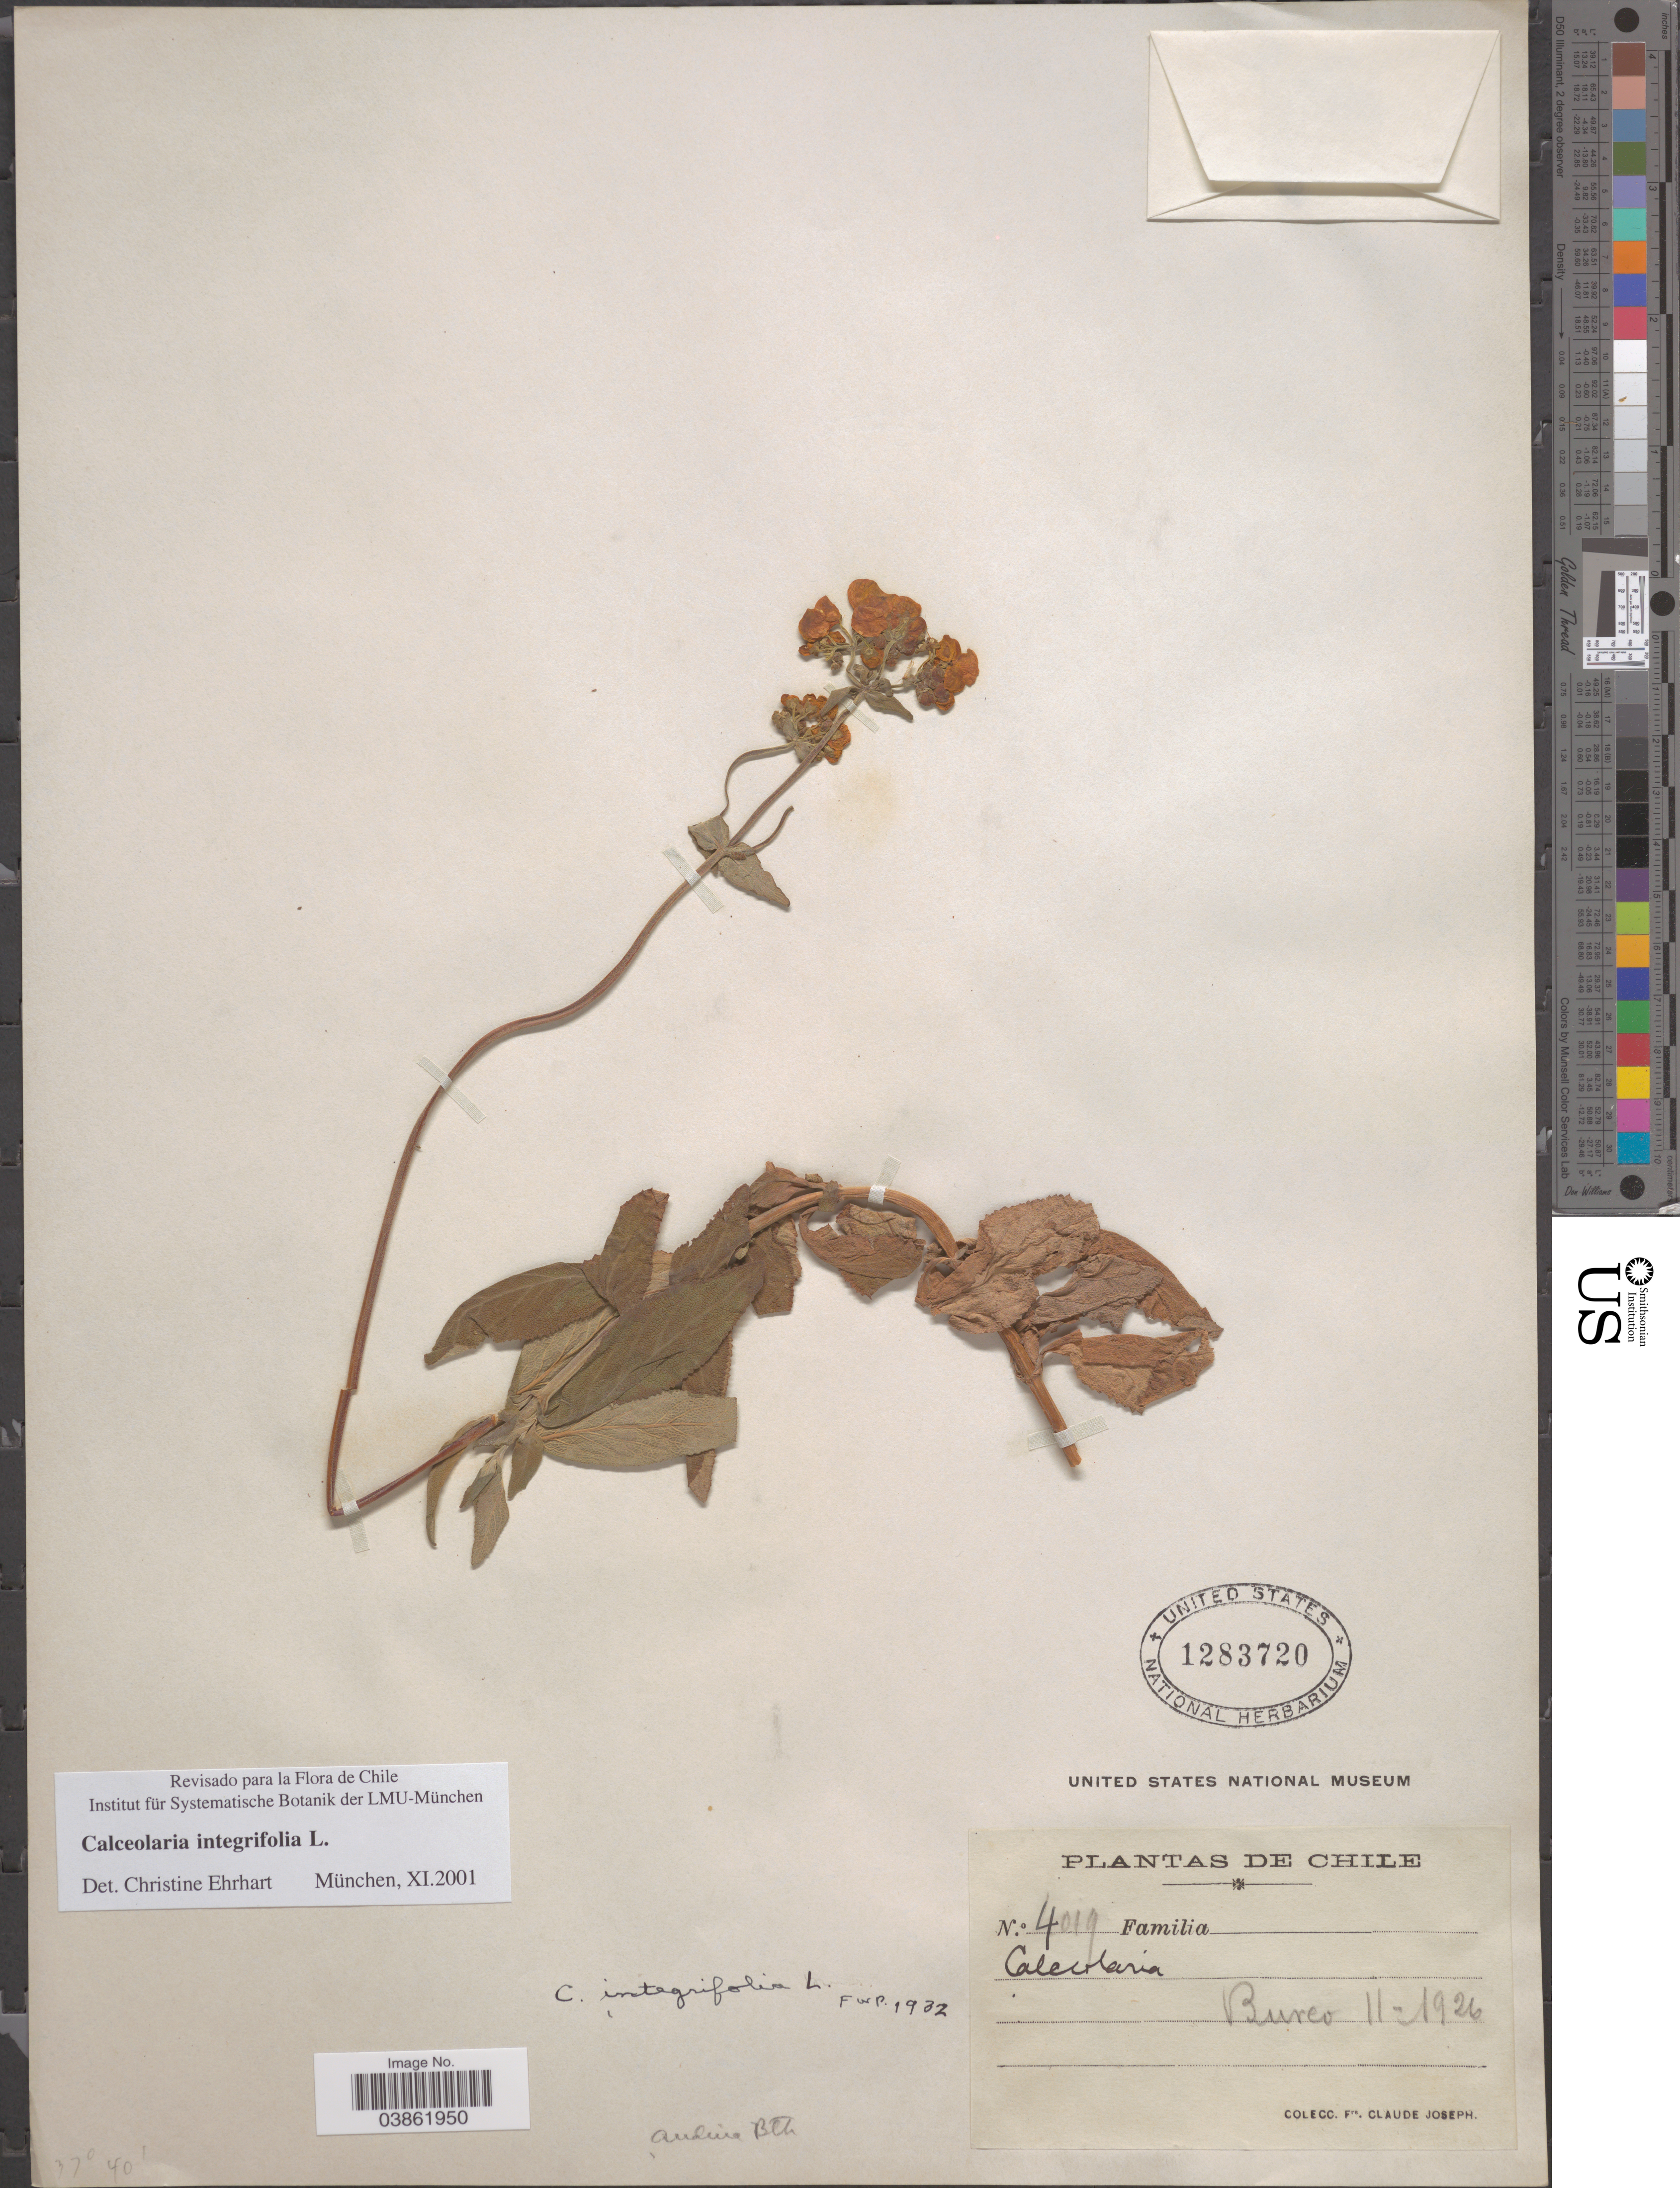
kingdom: Plantae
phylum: Tracheophyta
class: Magnoliopsida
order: Lamiales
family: Calceolariaceae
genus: Calceolaria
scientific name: Calceolaria integrifolia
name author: L.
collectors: Bro. Claude-Joseph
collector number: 4019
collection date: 1926-11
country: Chile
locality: Bureo.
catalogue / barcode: US 1283720